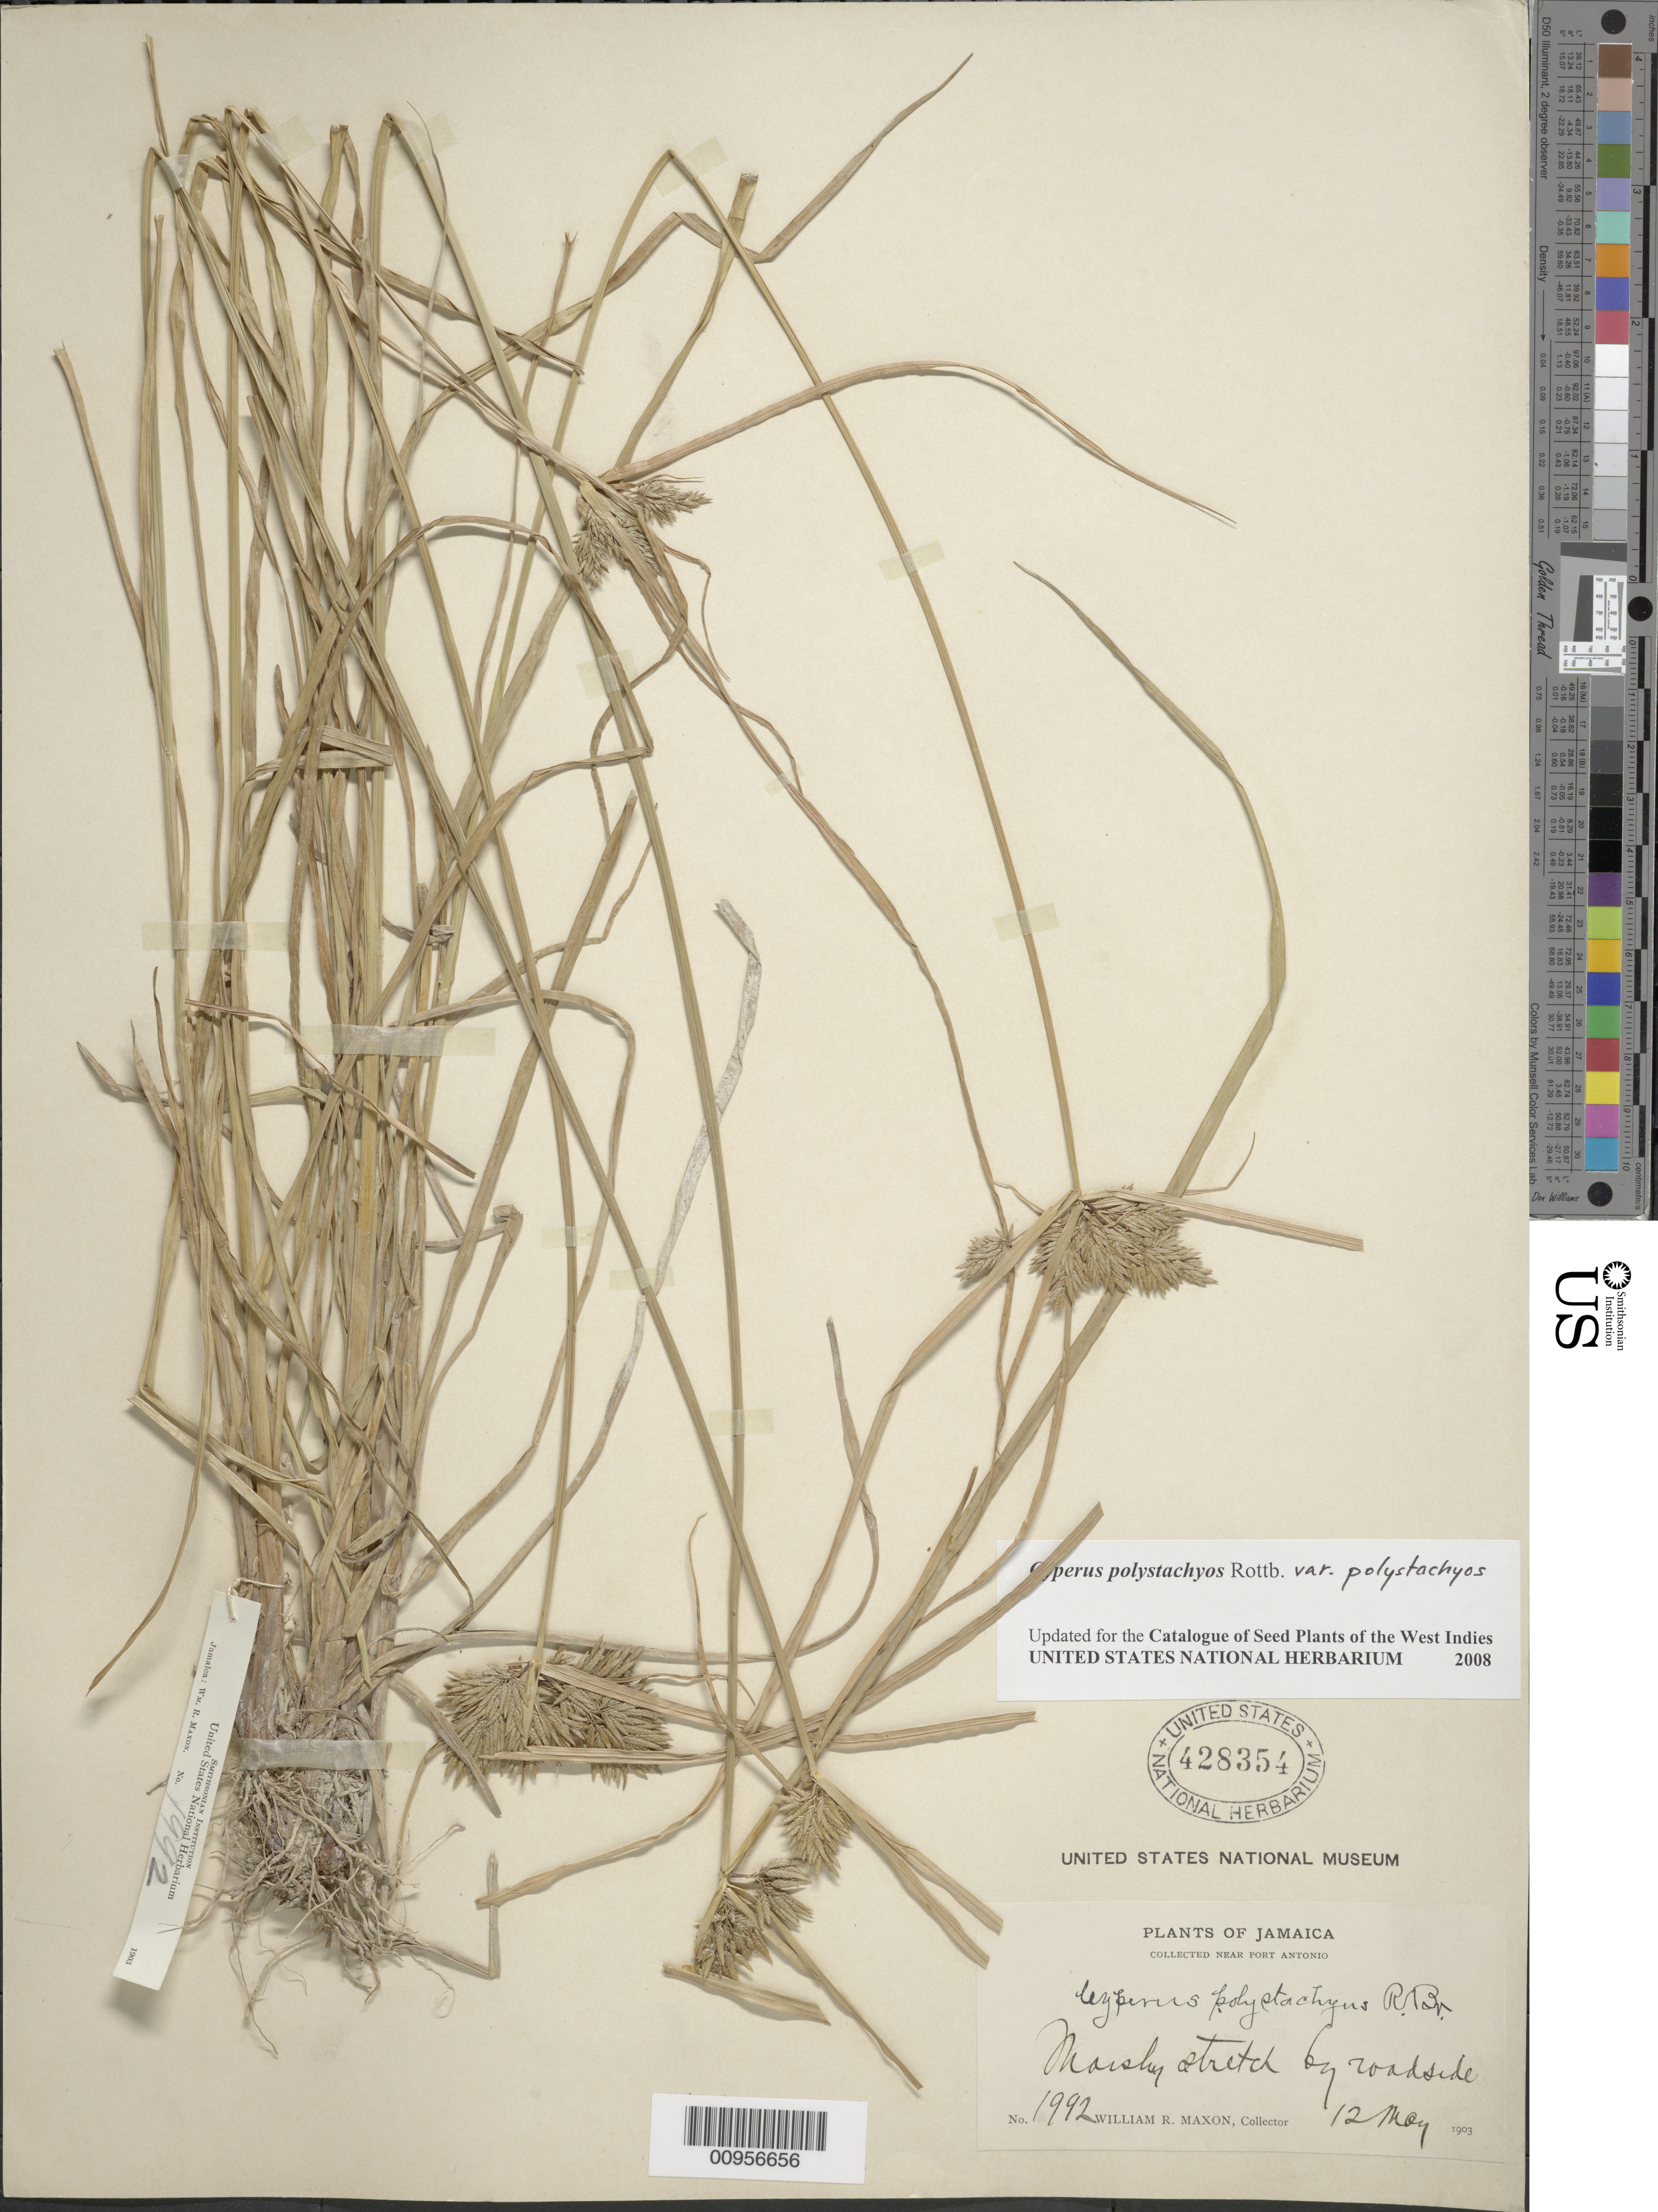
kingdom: Plantae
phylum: Tracheophyta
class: Liliopsida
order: Poales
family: Cyperaceae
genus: Cyperus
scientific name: Cyperus polystachyos var. polystachyos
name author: Rottb.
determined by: Strong, M. T., (US), Smithsonian Institution - National Museum of Natural History (UNITED STATES)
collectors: W. R. Maxon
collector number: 1992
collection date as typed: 12 May 1903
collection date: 1903-05-12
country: Jamaica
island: Jamaica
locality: Near Port Antonio, marshy stretch by roadside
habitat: Marshy stretch by roadside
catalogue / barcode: US 428354